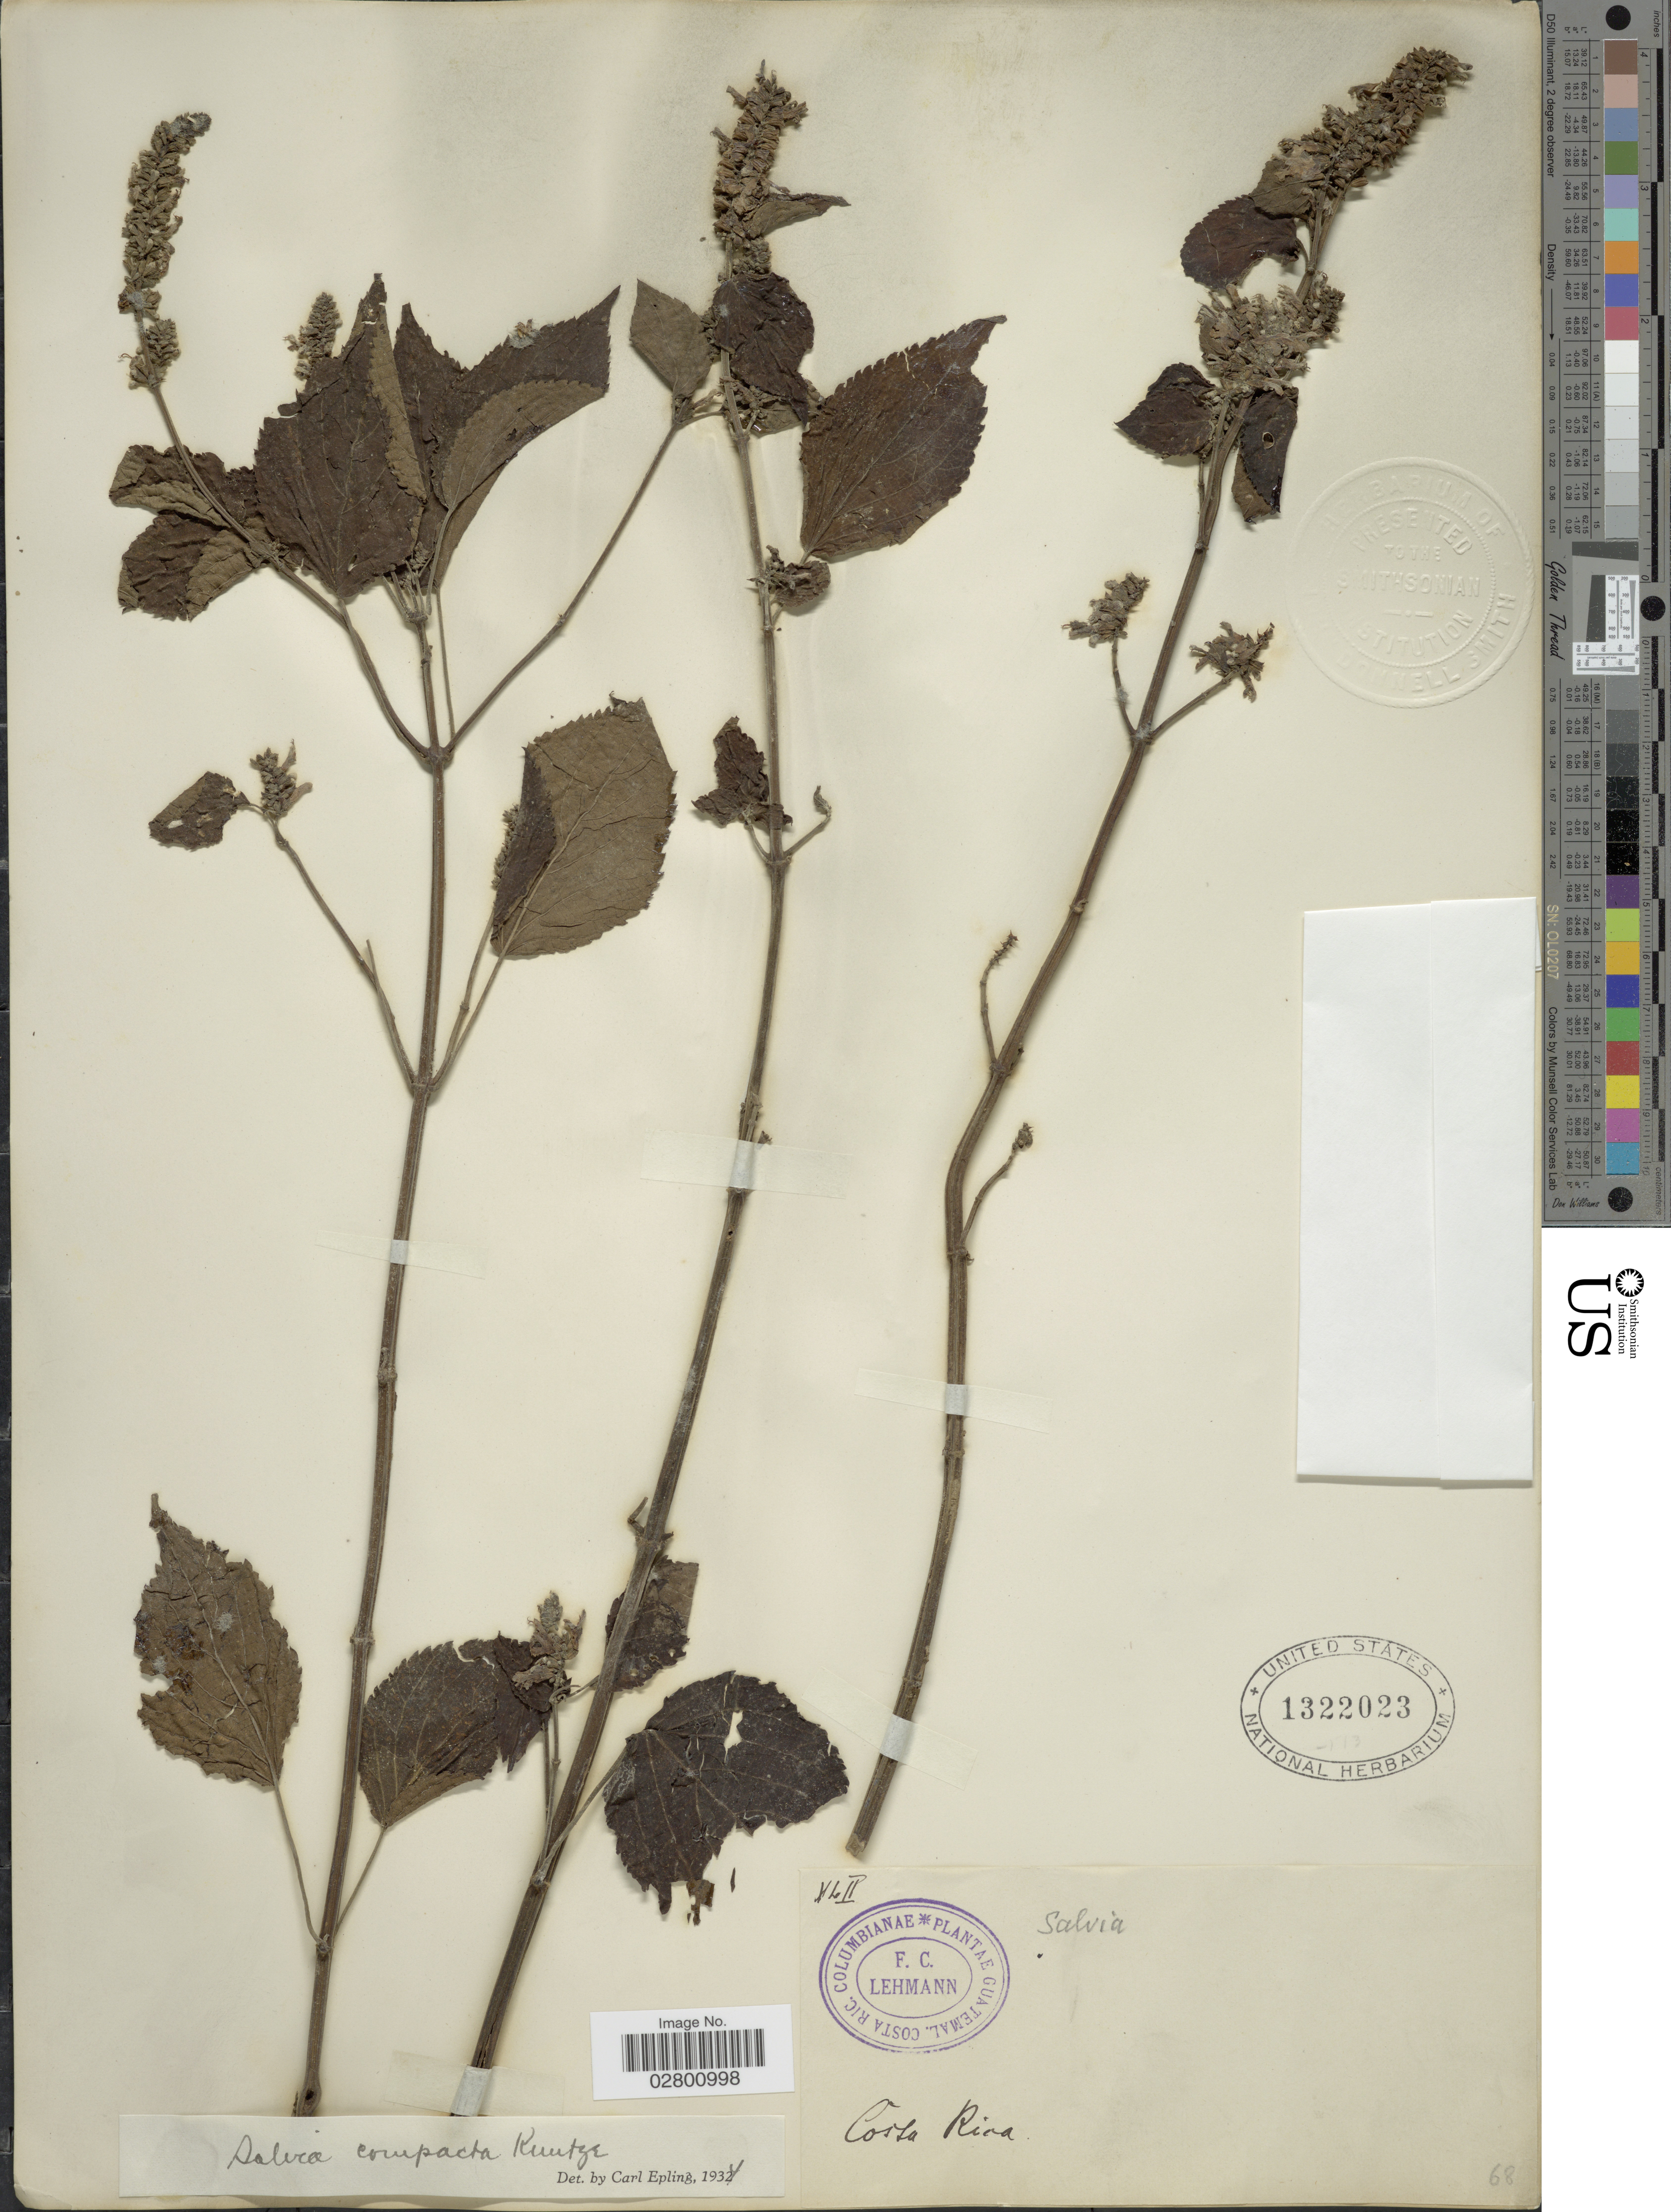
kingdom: Plantae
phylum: Tracheophyta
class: Magnoliopsida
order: Lamiales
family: Lamiaceae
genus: Salvia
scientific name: Salvia compacta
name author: Kuntze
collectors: F. C. Lehmann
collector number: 68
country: Costa Rica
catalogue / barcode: US 1322023